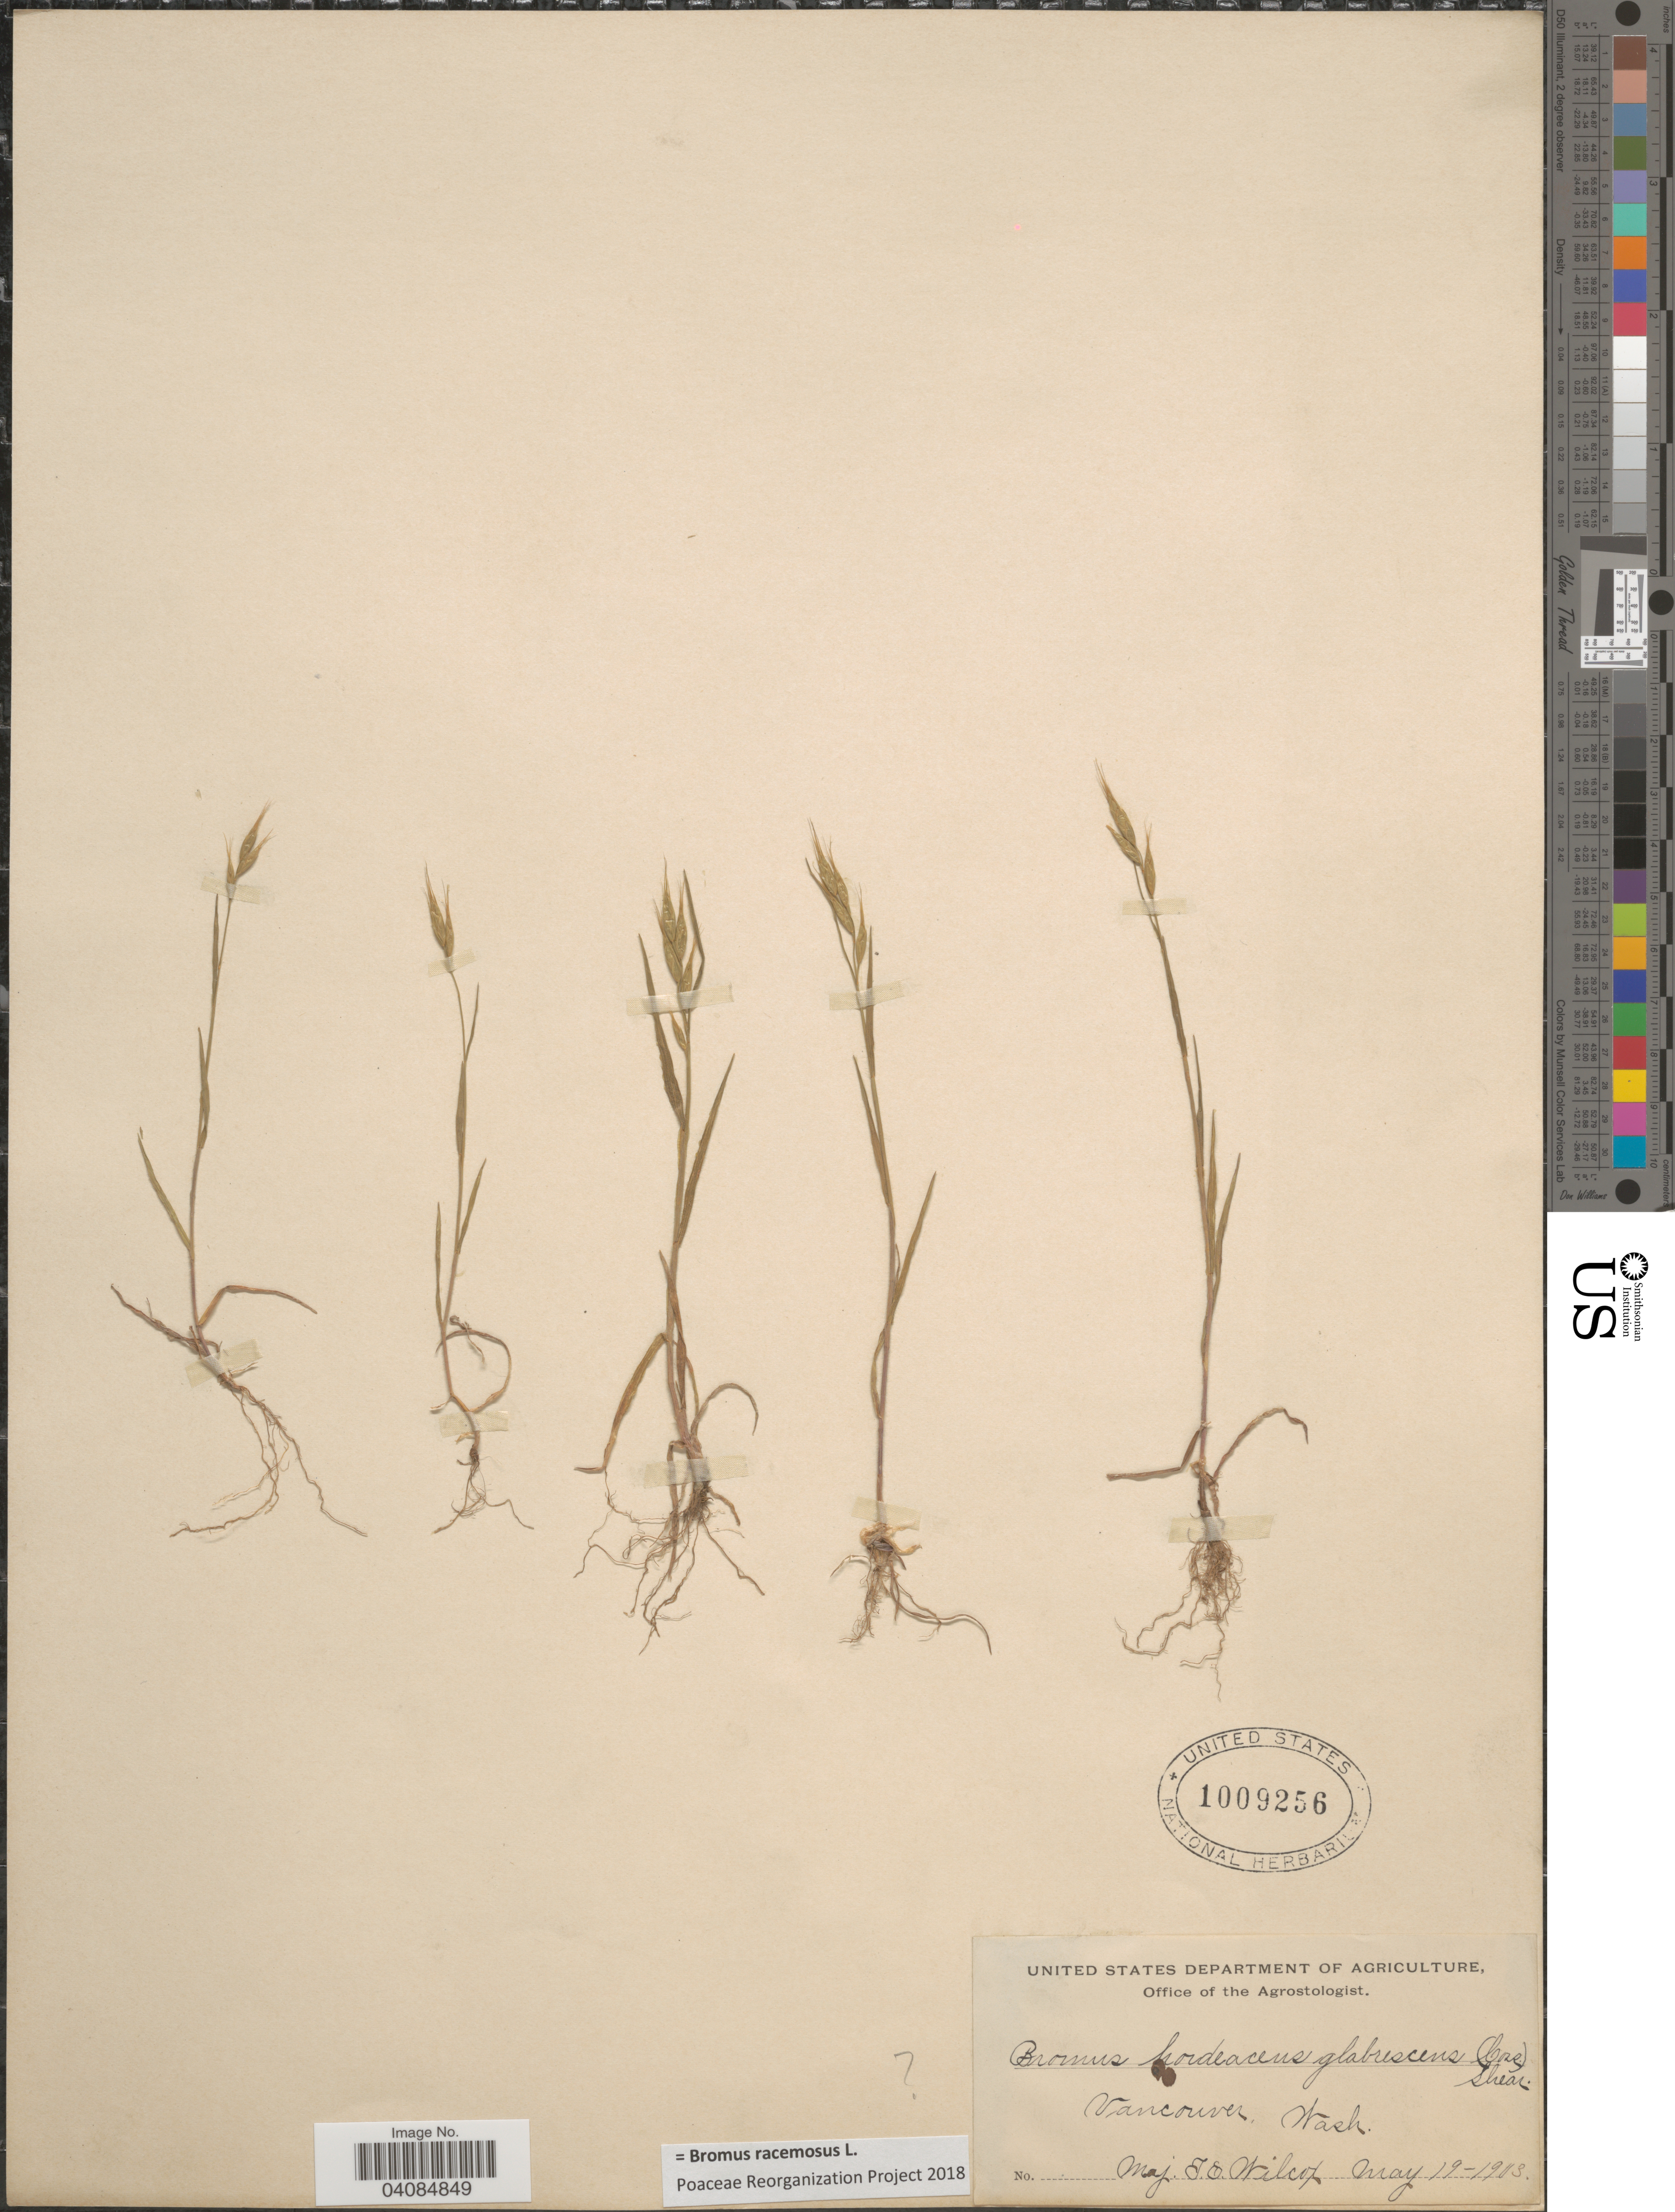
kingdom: Plantae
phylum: Tracheophyta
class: Liliopsida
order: Poales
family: Poaceae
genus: Bromus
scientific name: Bromus racemosus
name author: L.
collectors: T. Wilcox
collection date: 1903-05-19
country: United States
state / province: Washington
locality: Vancouver.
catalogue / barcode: US 1009256